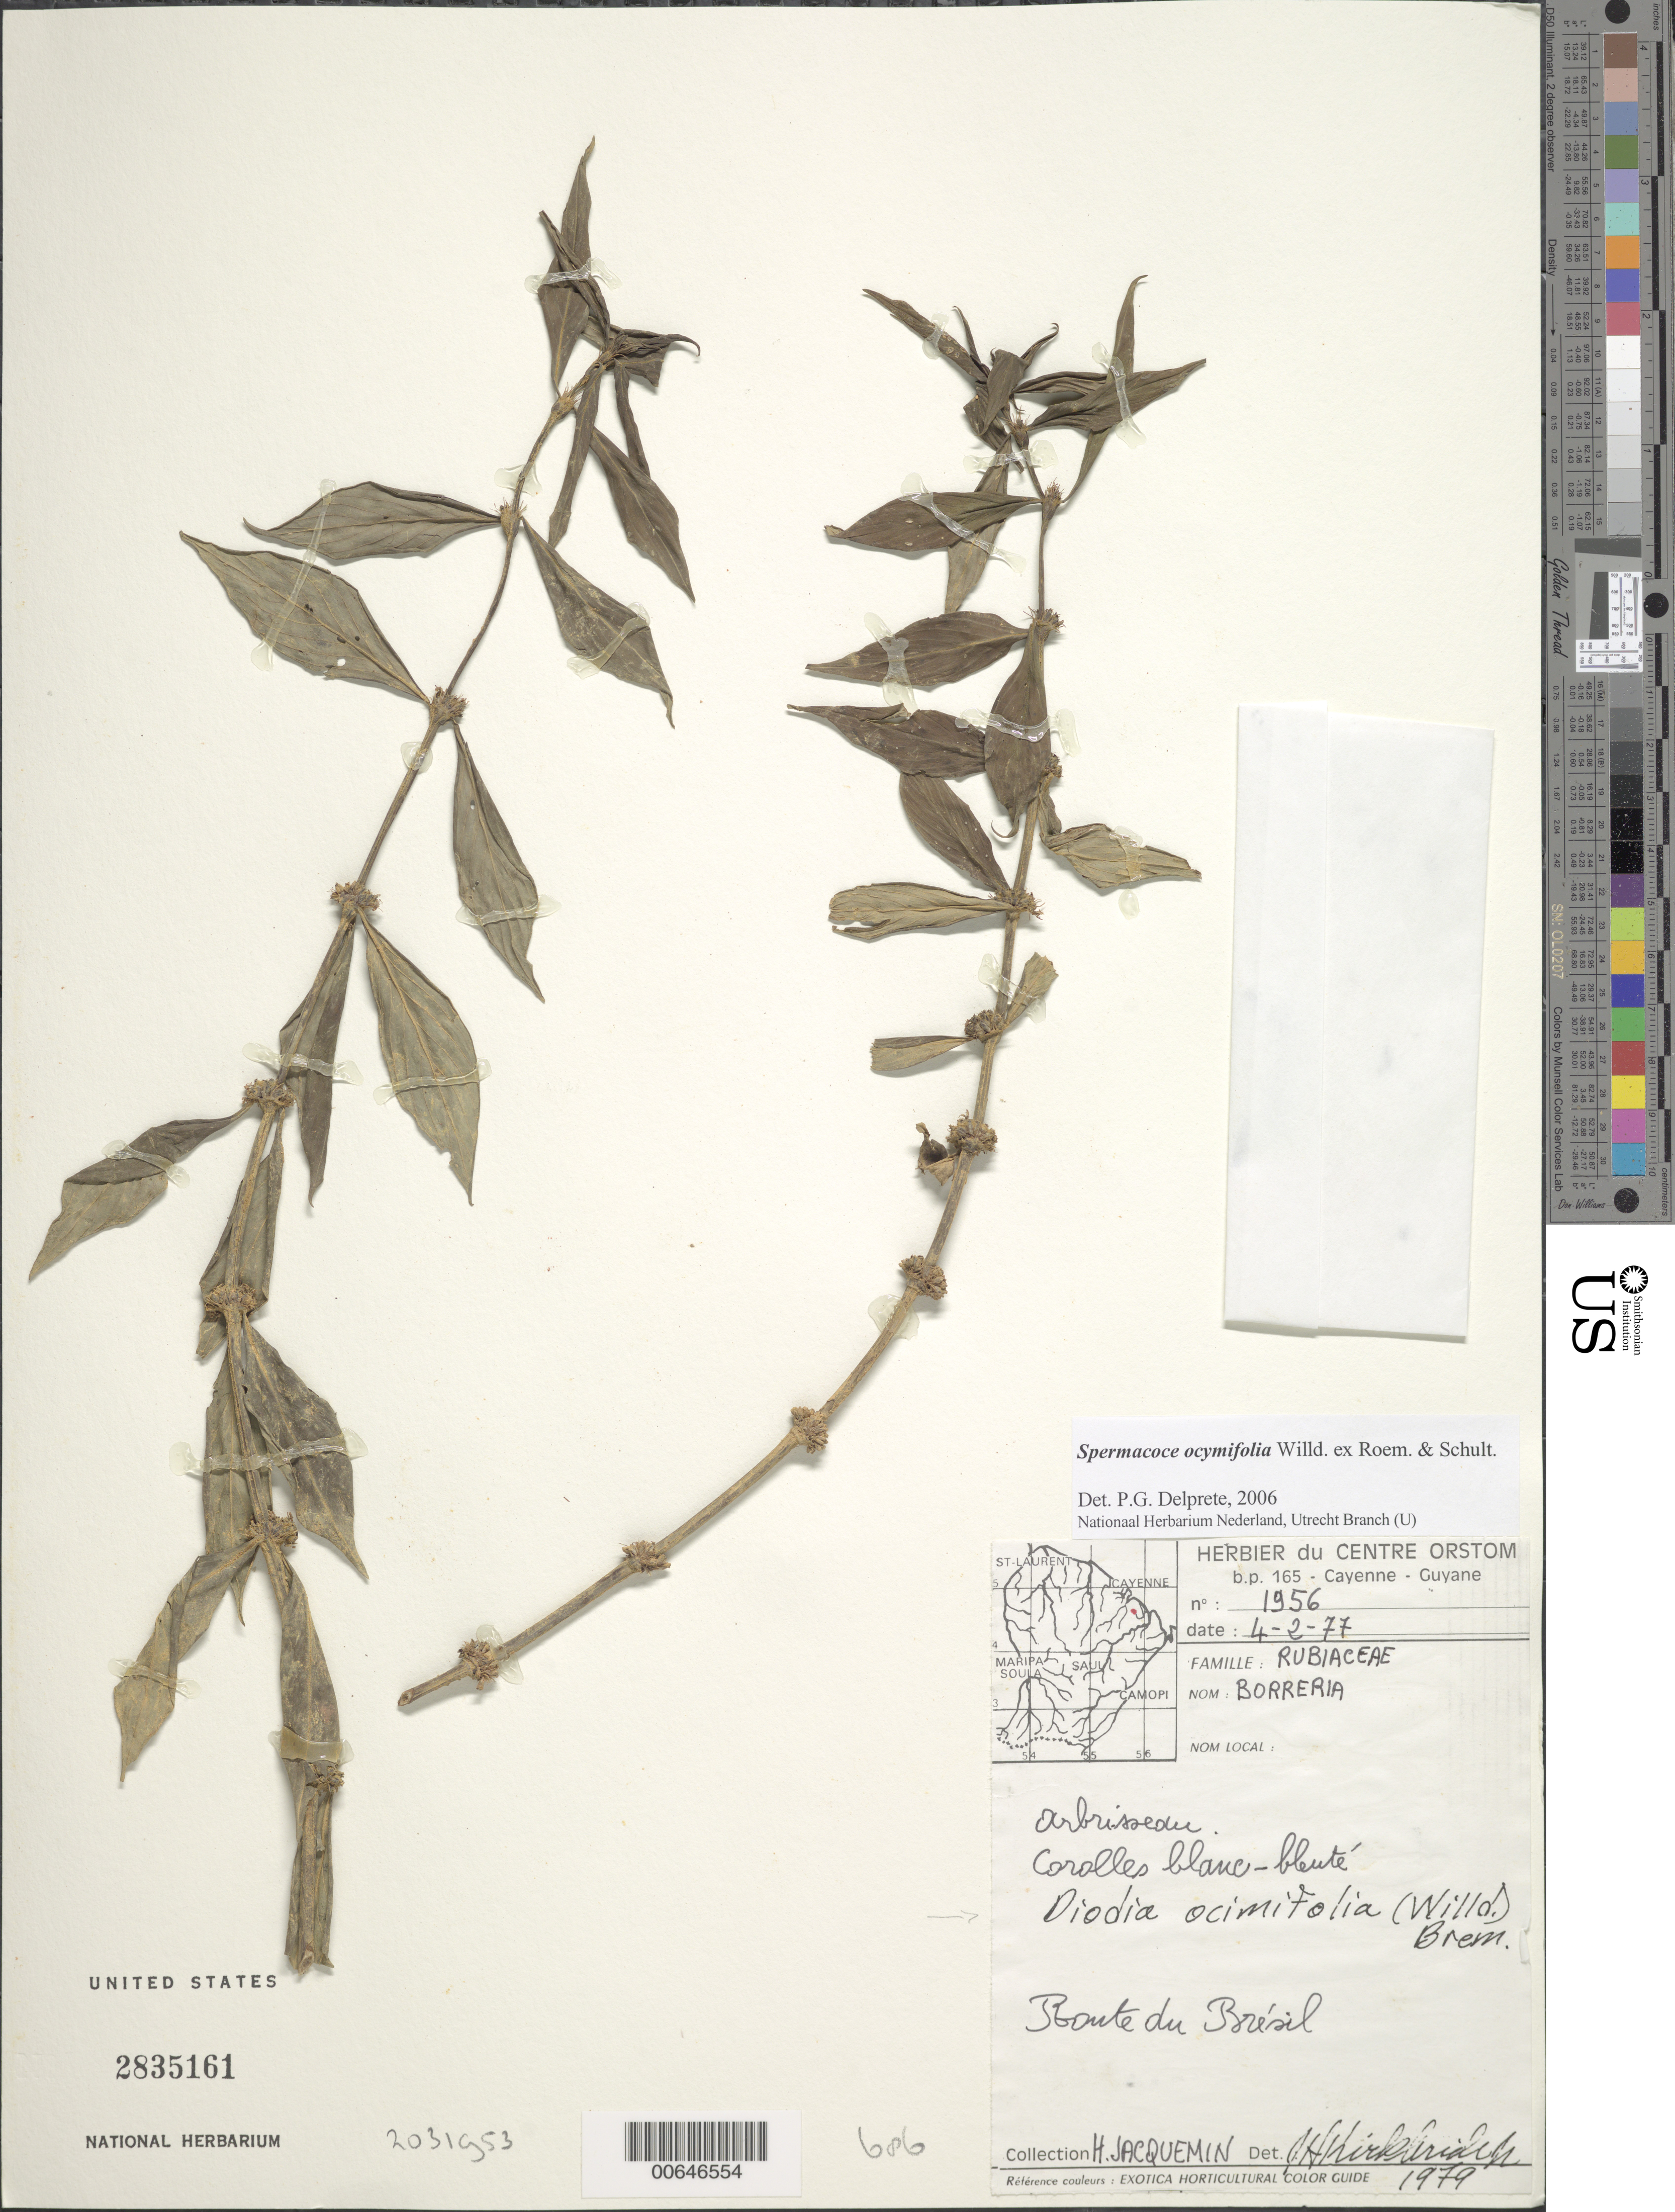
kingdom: Plantae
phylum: Tracheophyta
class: Magnoliopsida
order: Gentianales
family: Rubiaceae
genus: Spermacoce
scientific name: Spermacoce ocymifolia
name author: Willd. ex Roem. & Schult.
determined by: Delprete, P. G., Herb. de Guyane Cay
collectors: H. Jacquemin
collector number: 1956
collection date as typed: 4-Feb-77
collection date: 1977-02-04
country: French Guiana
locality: Route du Brésil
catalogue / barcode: US 2835161